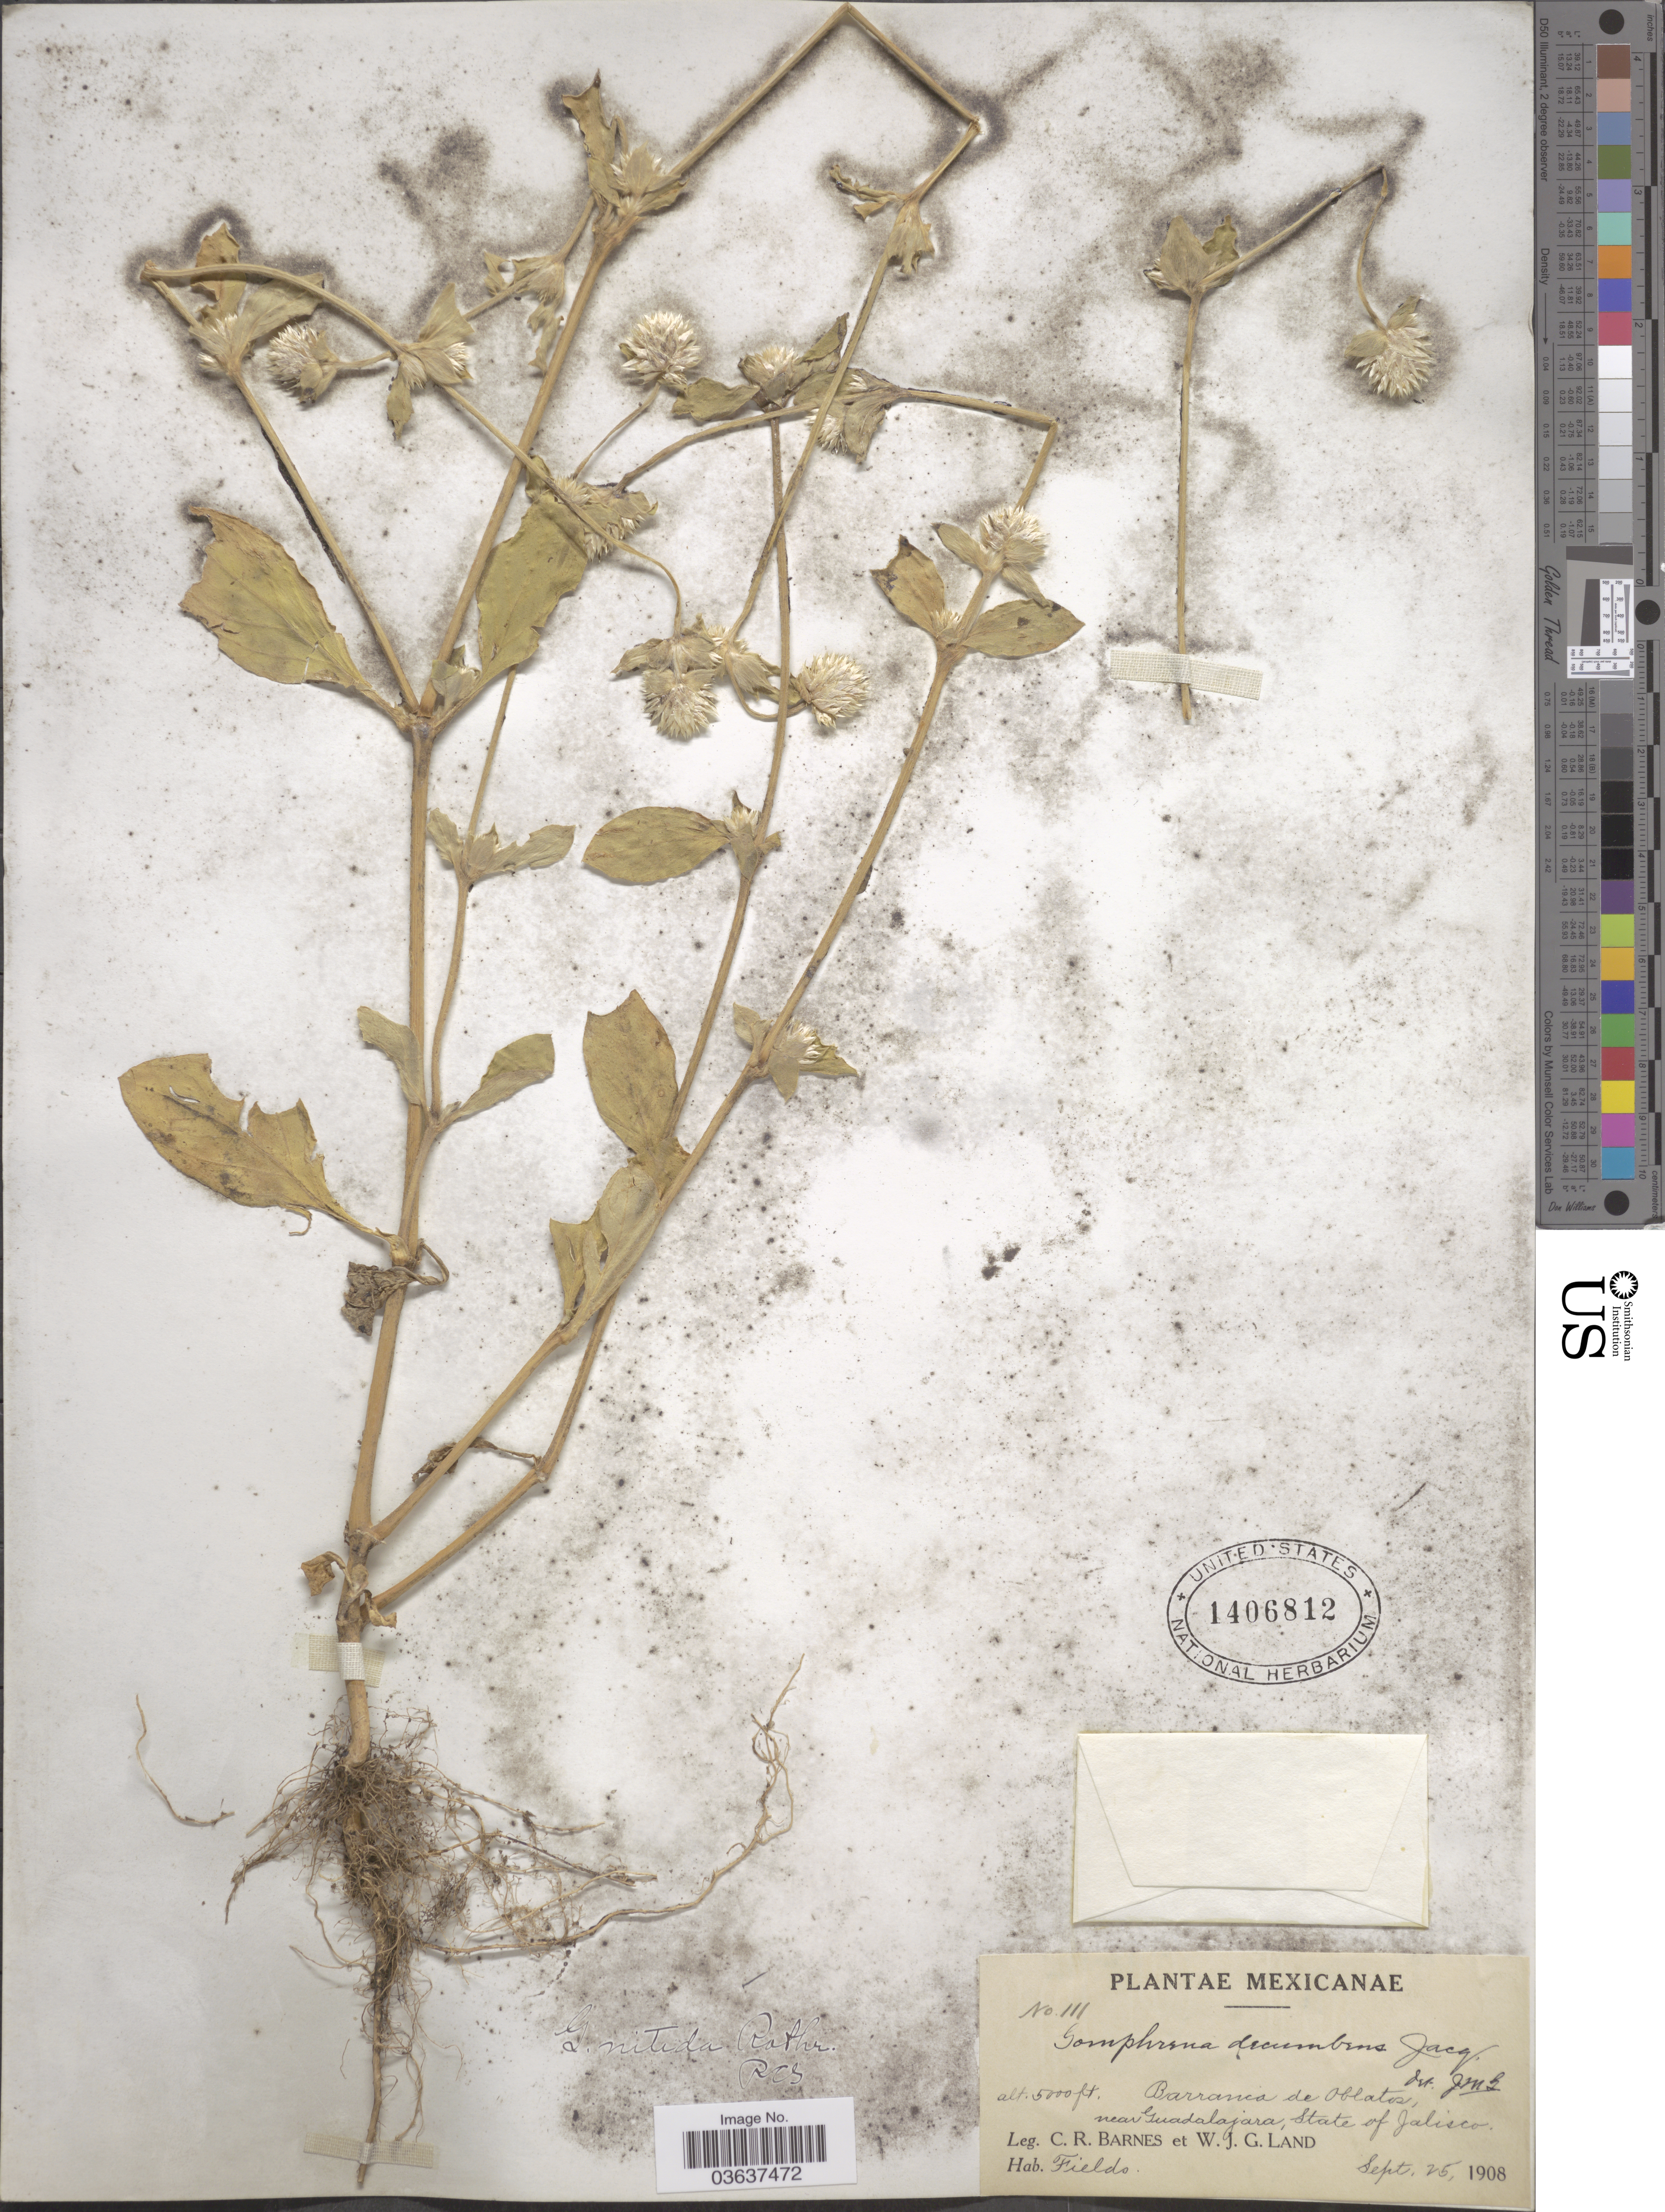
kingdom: Plantae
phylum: Tracheophyta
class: Magnoliopsida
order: Caryophyllales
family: Amaranthaceae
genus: Gomphrena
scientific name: Gomphrena decumbens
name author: Jacq.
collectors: C. R. Barnes & W. J. G. Land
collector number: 111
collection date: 1908-09-25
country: Mexico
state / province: Jalisco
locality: Barranca de Oblatos, near Guadalajara.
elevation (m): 1524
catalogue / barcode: US 1406812